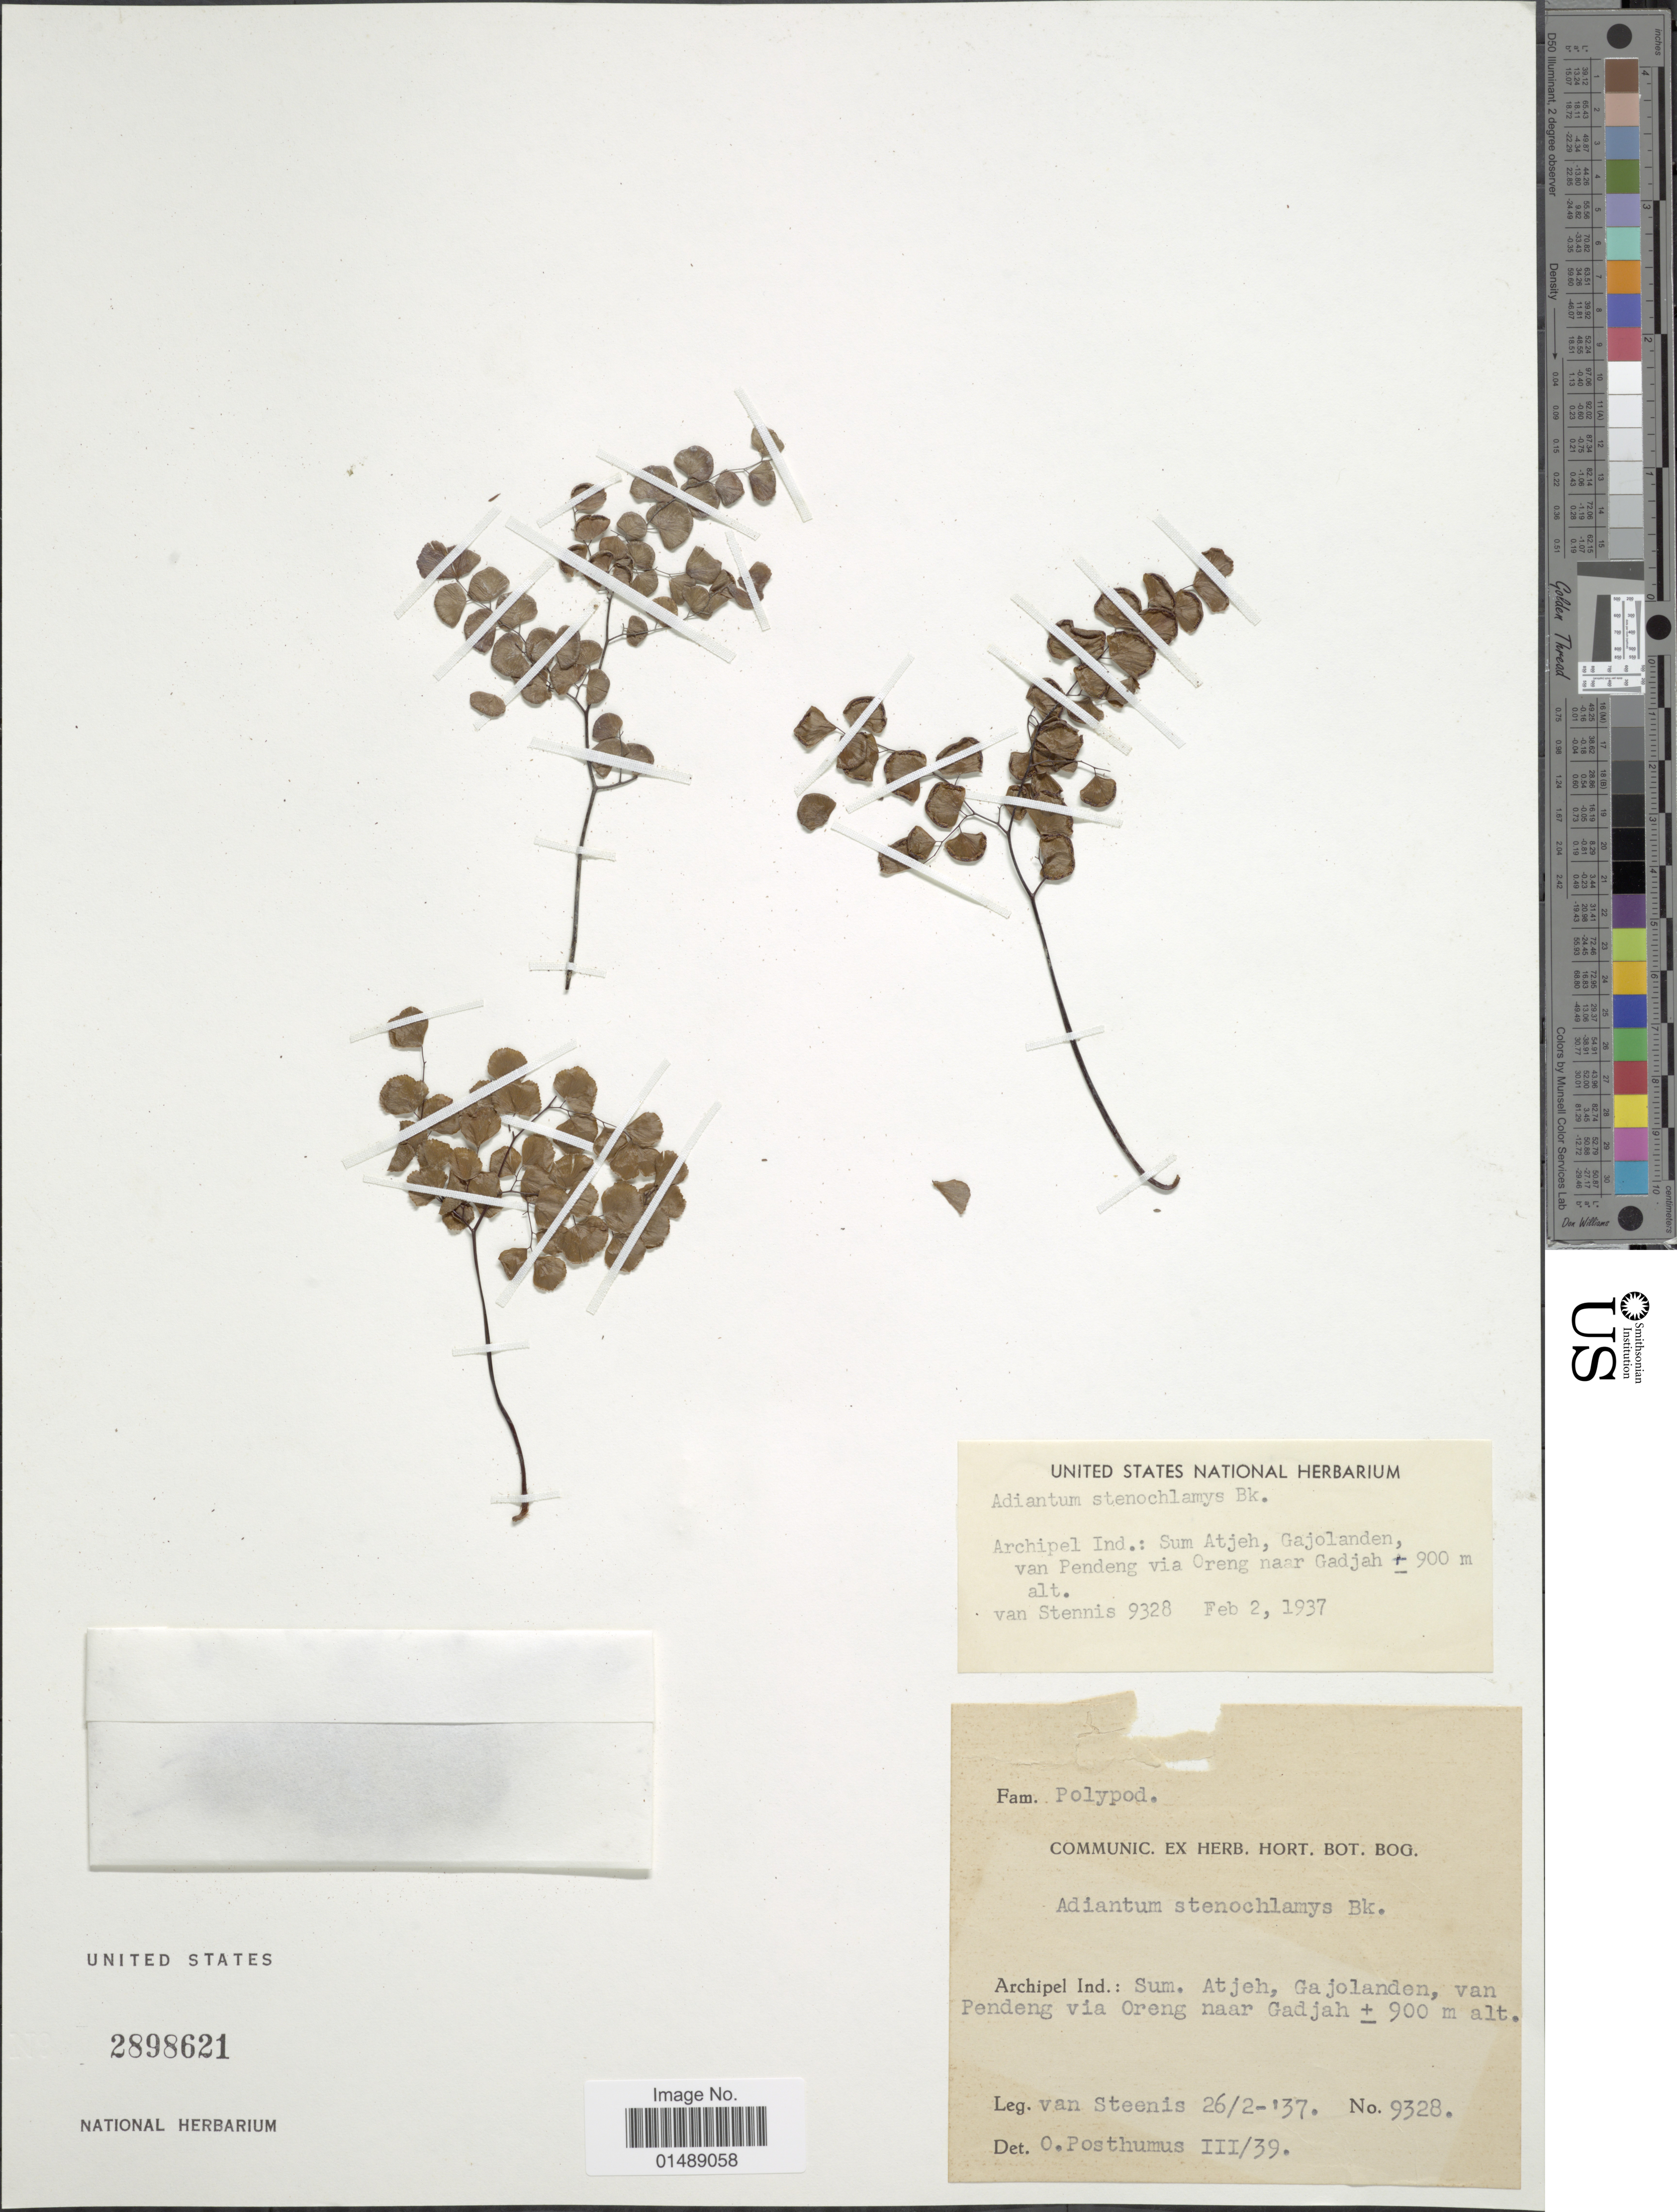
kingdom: Plantae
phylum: Tracheophyta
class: Polypodiopsida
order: Polypodiales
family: Pteridaceae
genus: Adiantum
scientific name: Adiantum stenochlamys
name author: Baker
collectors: C. G. van Steenis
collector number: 9328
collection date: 1937-02-26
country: Indonesia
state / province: Sumatra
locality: Sum. Atjeh, Gajolanden, van Pendeng via Oreng naar Gadjah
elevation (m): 900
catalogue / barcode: US 2898621